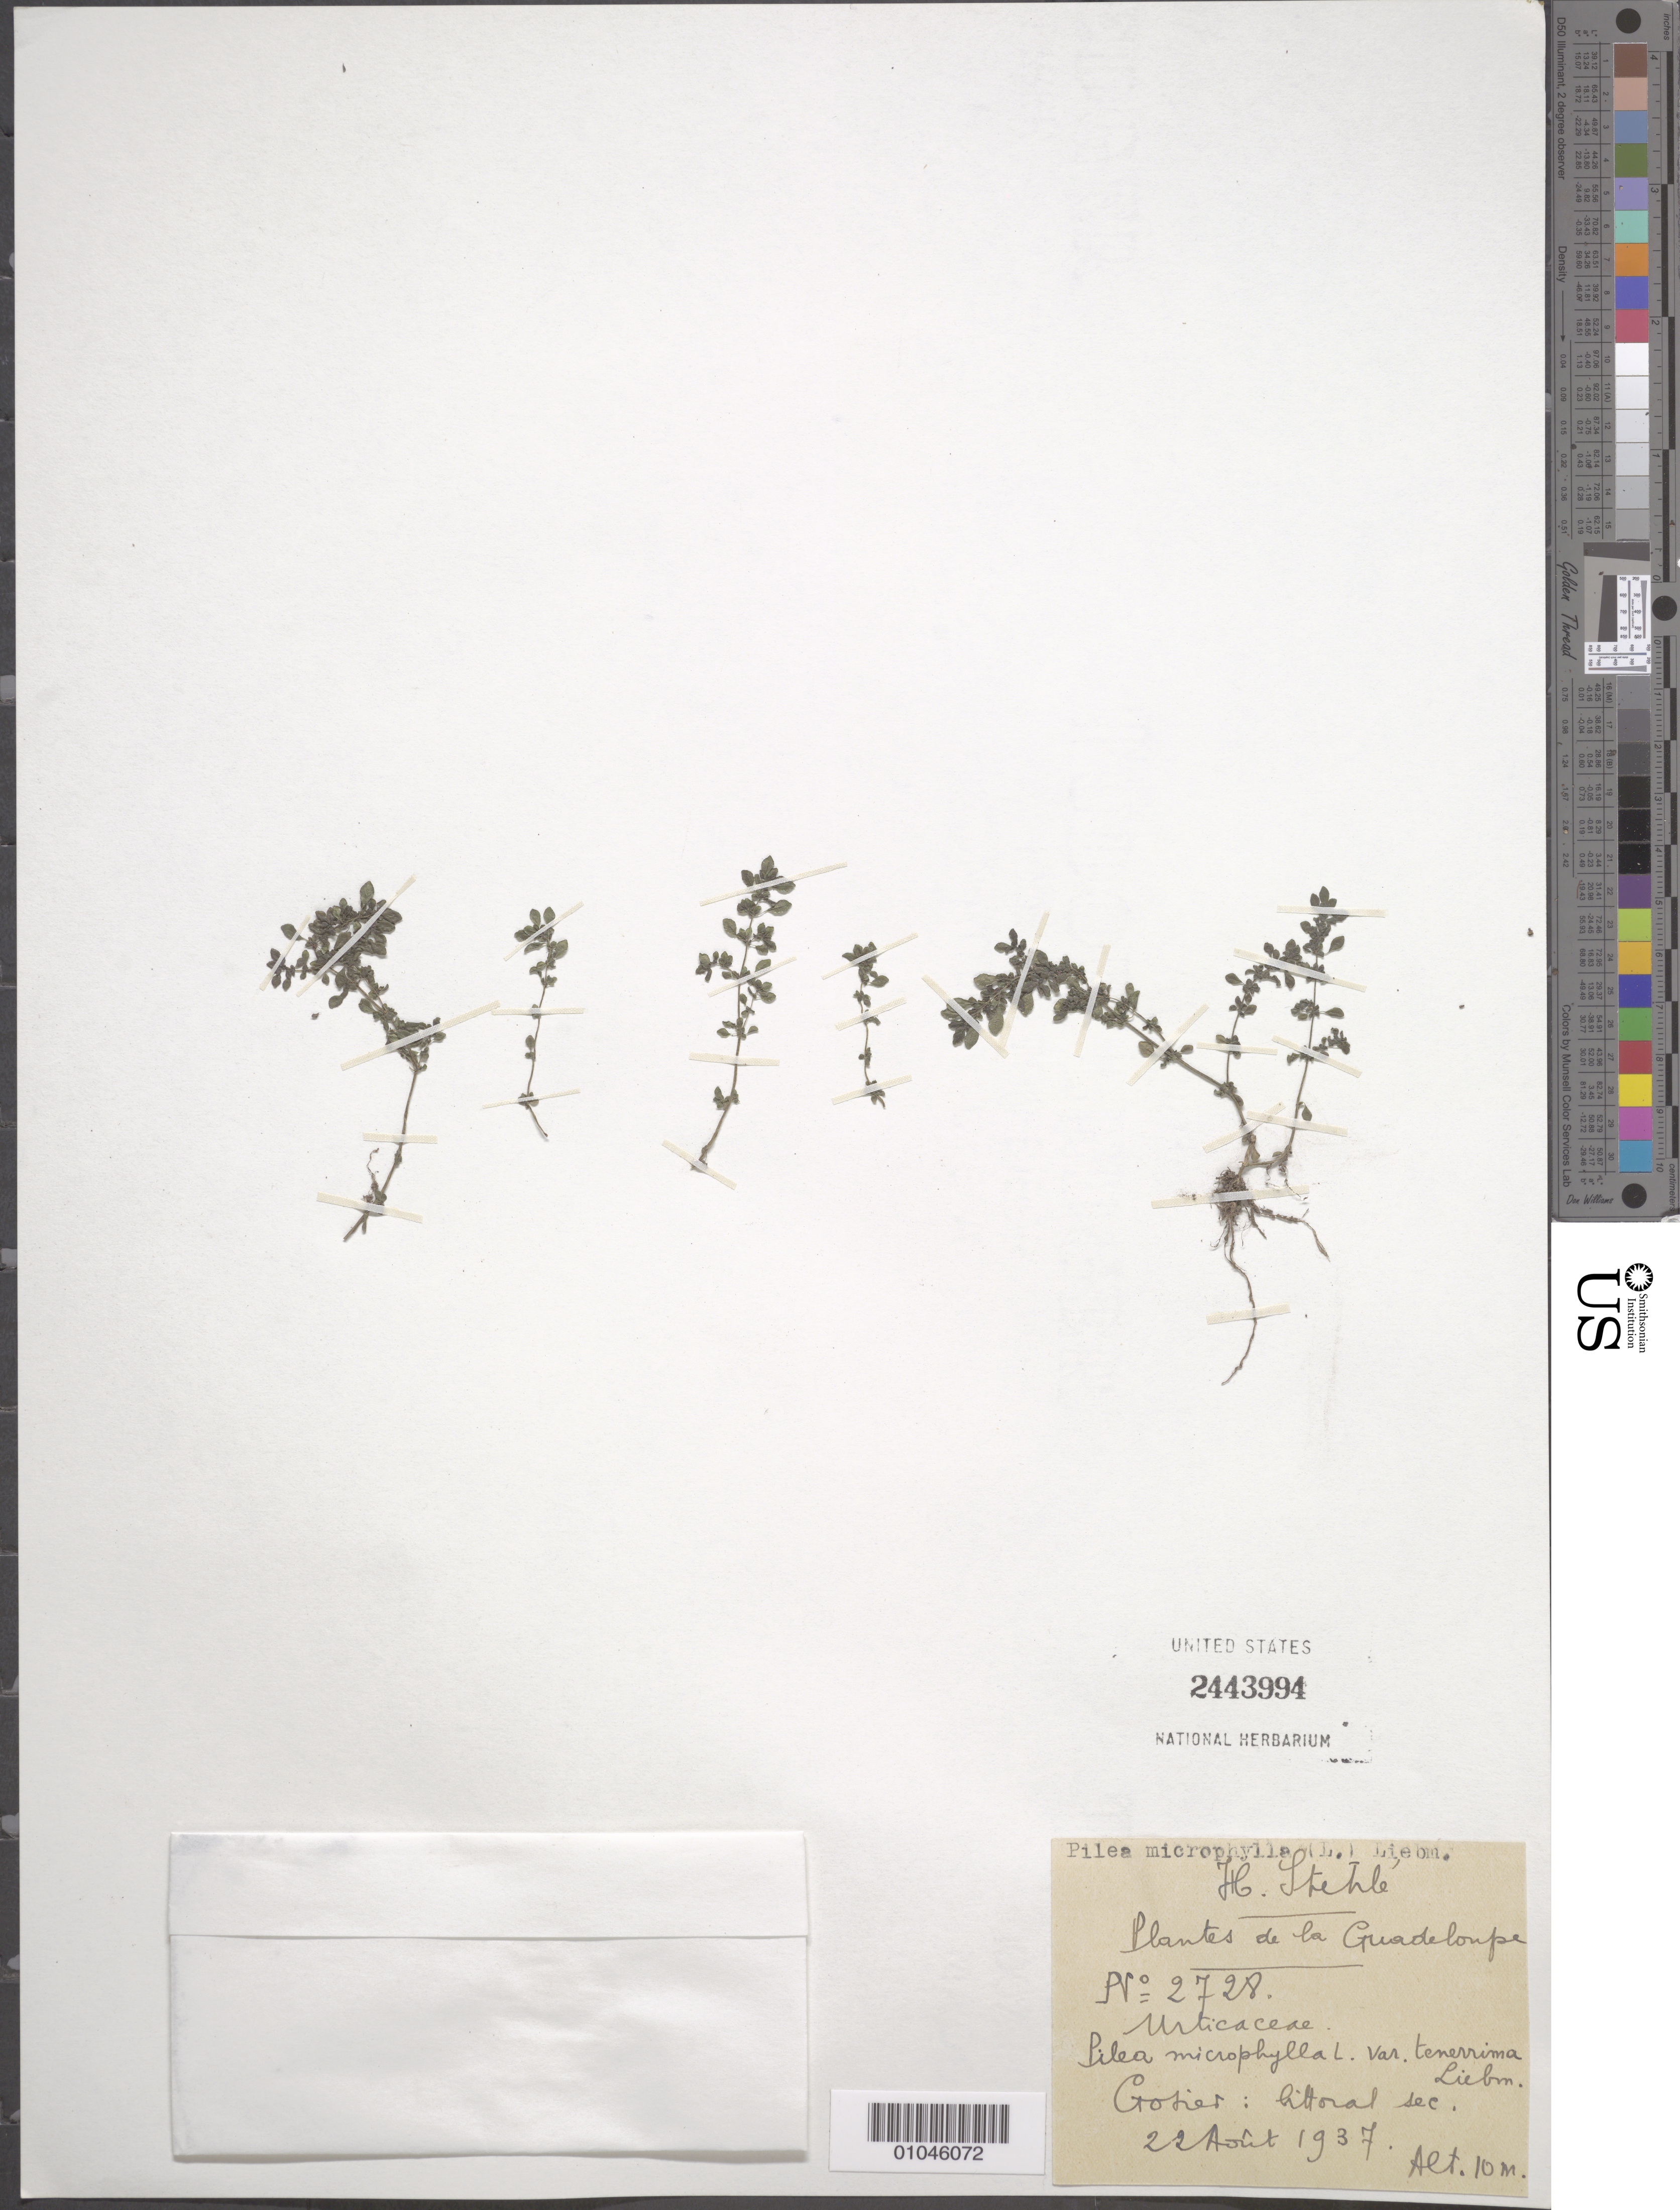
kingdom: Plantae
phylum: Tracheophyta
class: Magnoliopsida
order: Rosales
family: Urticaceae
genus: Pilea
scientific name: Pilea microphylla var. microphylla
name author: (L.) Liebm.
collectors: H. Stehlé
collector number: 2728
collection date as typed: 22 Aug 1937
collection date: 1937-08-22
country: Guadeloupe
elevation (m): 10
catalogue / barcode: US 2443994